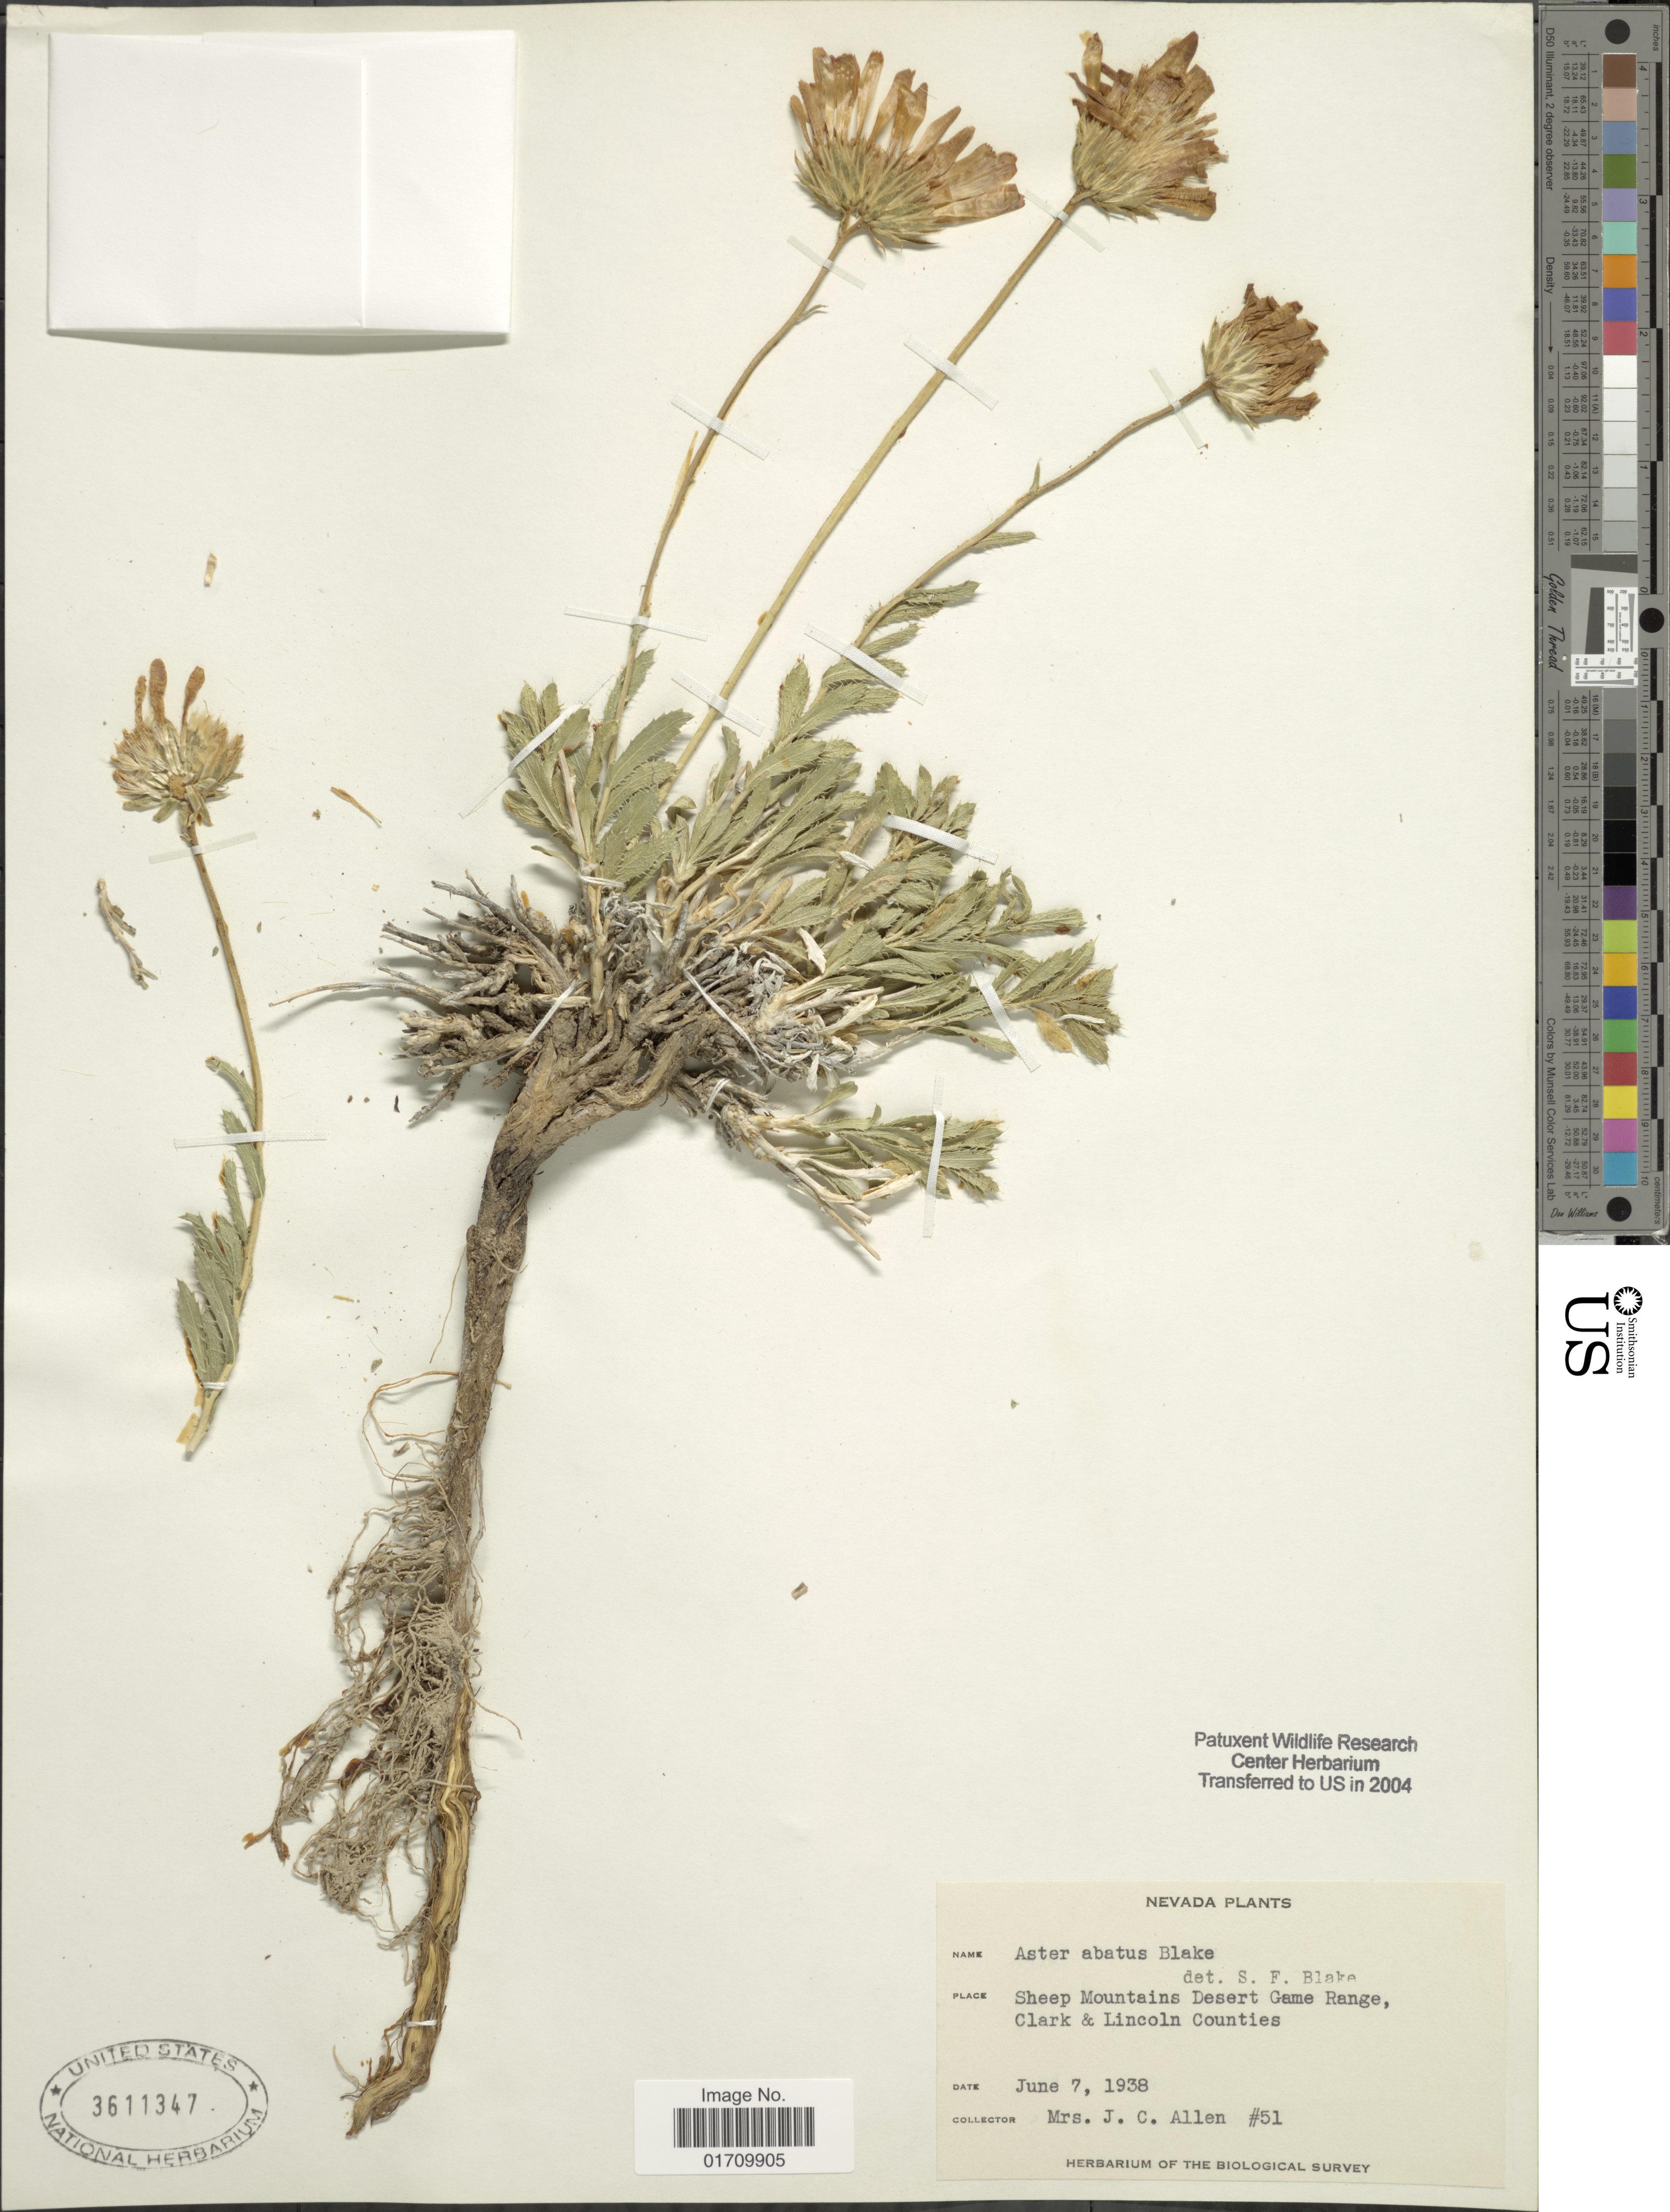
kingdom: Plantae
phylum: Tracheophyta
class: Magnoliopsida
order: Asterales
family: Asteraceae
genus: Xylorhiza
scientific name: Xylorhiza tortifolia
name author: (Torr. & A. Gray) Greene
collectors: Mrs. J. C. Allen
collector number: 51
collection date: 1938-06-07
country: United States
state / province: Nevada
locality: Sheep Mountains Desert Game Range, Clark & Lincoln Counties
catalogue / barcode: US 3611347